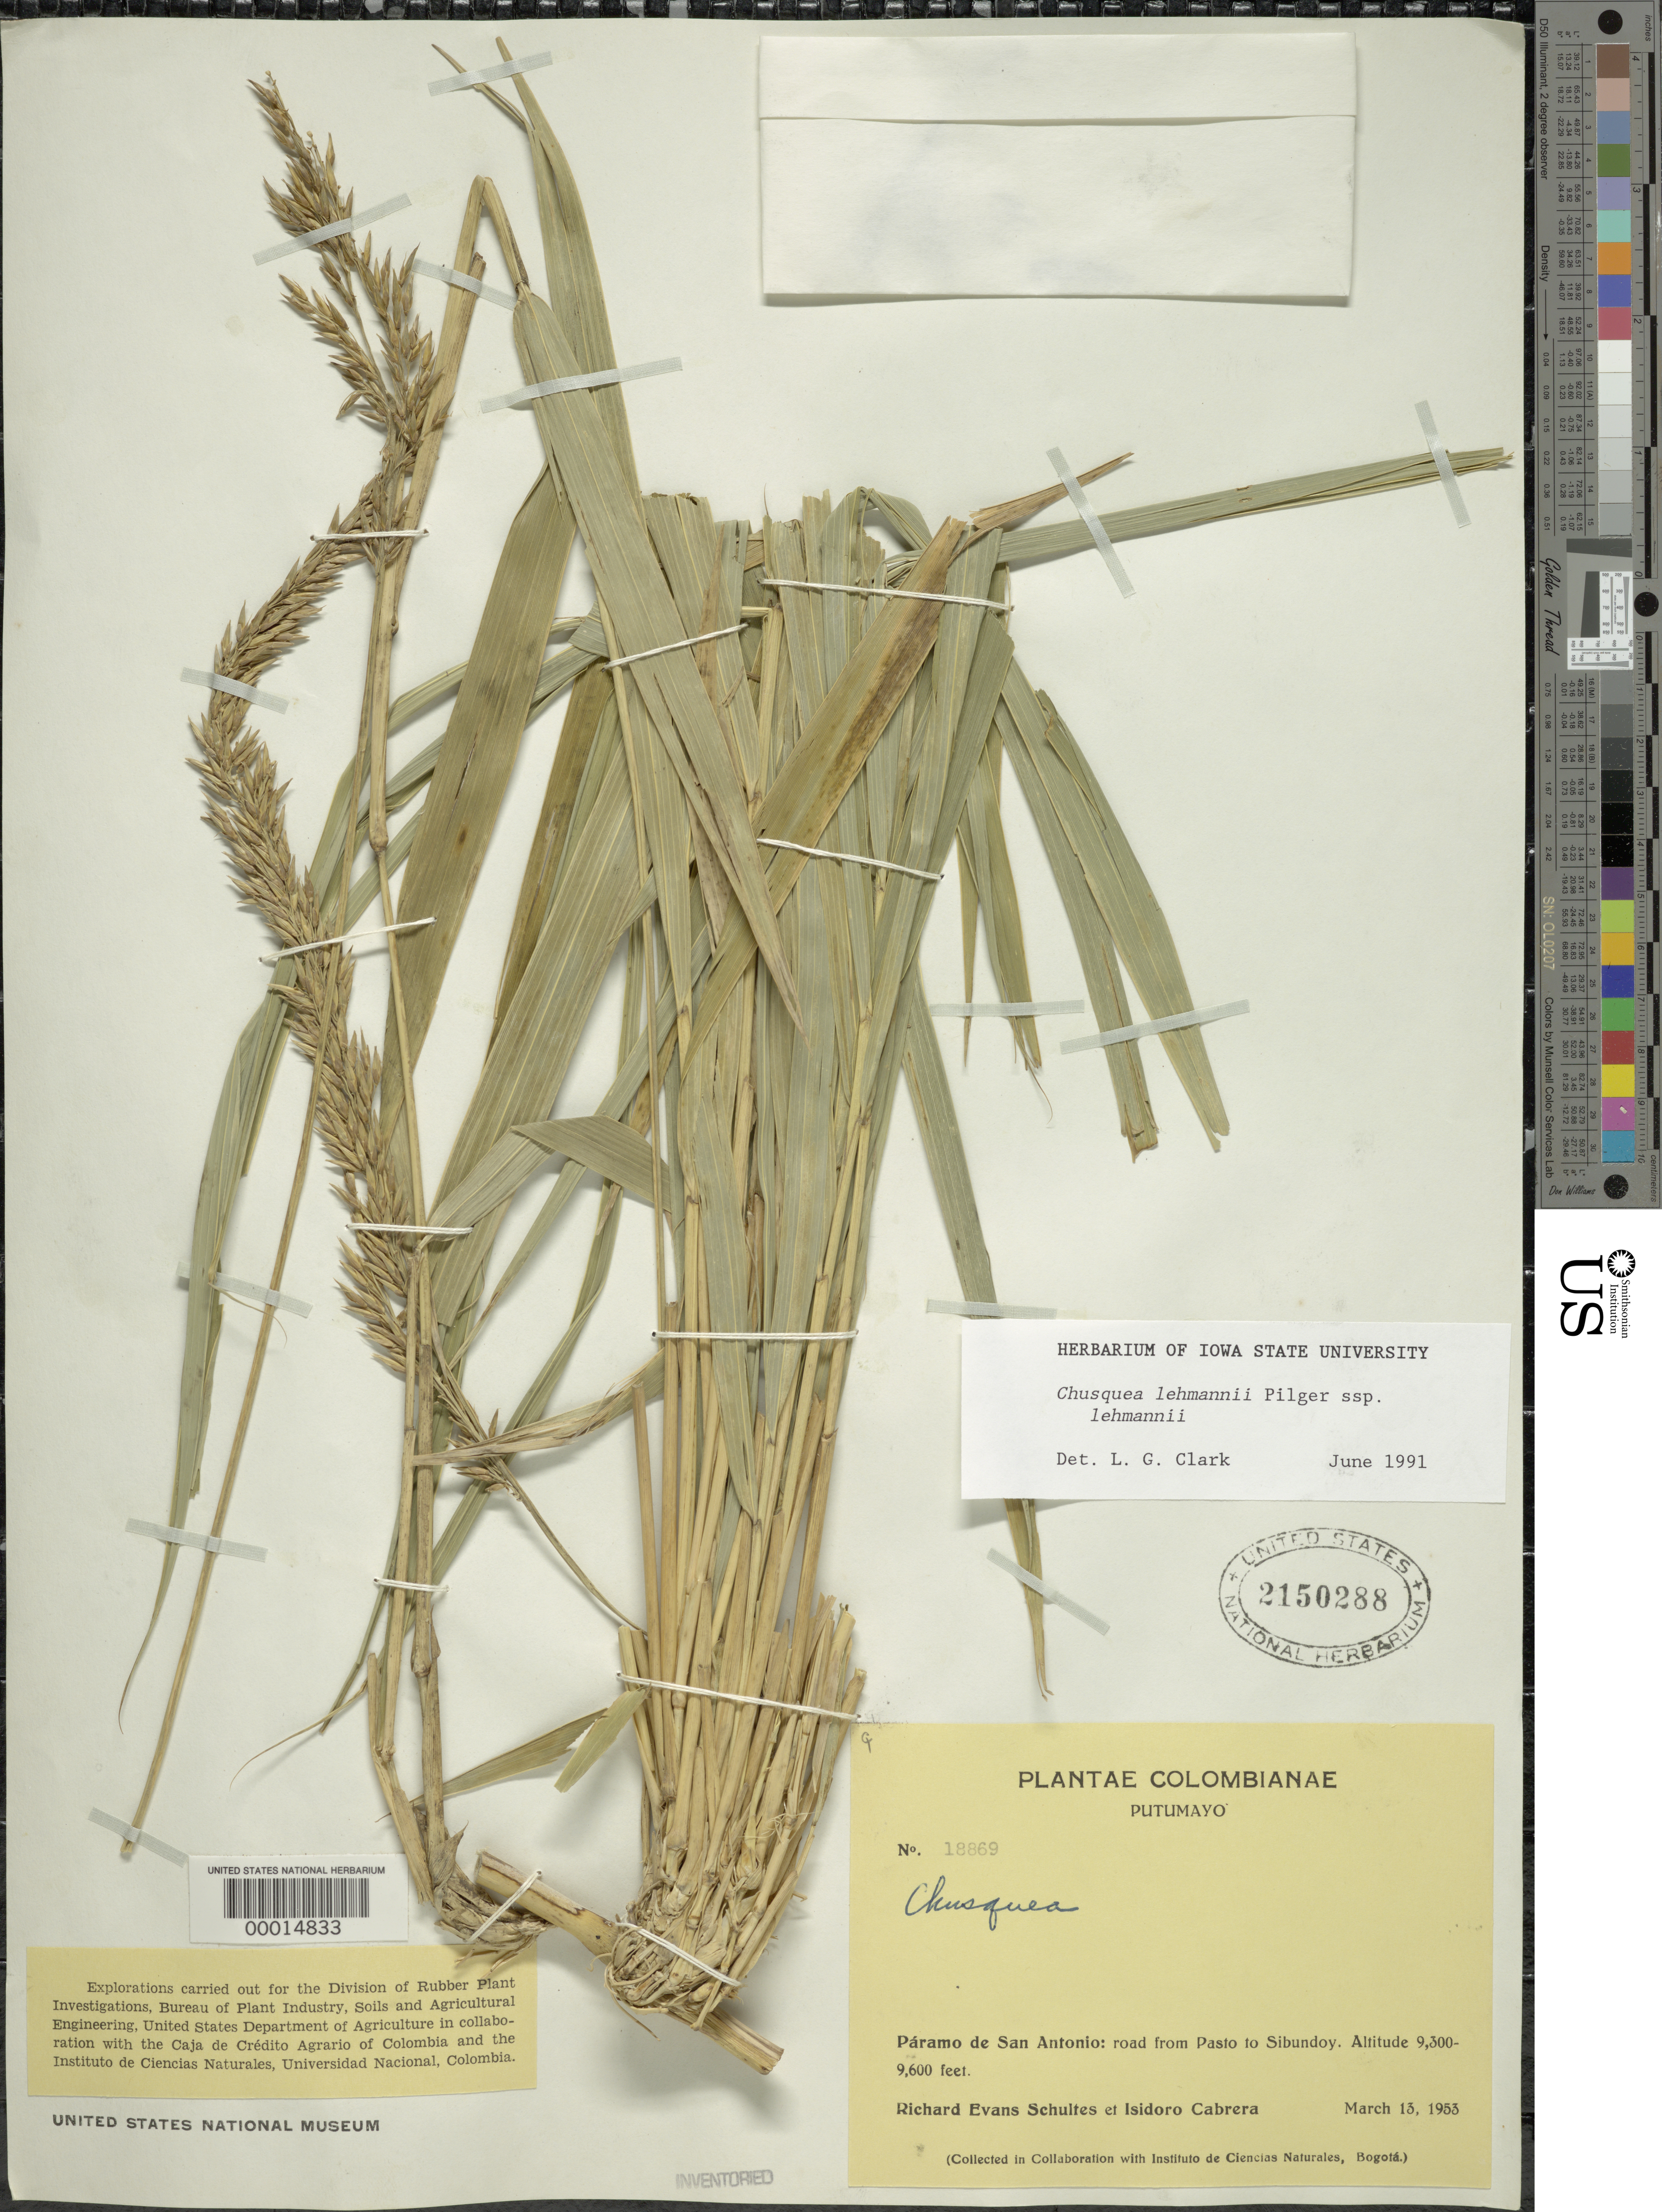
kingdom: Plantae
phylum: Tracheophyta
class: Liliopsida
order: Poales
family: Poaceae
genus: Chusquea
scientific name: Chusquea lehmannii subsp. lehmannii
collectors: R. E. Schultes & I. Cabrera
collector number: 18869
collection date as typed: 13 Mar 1953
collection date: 1953-03-13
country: Colombia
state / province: Putumayo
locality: Paramo de San Antonia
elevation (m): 2837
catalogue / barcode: US 2150288